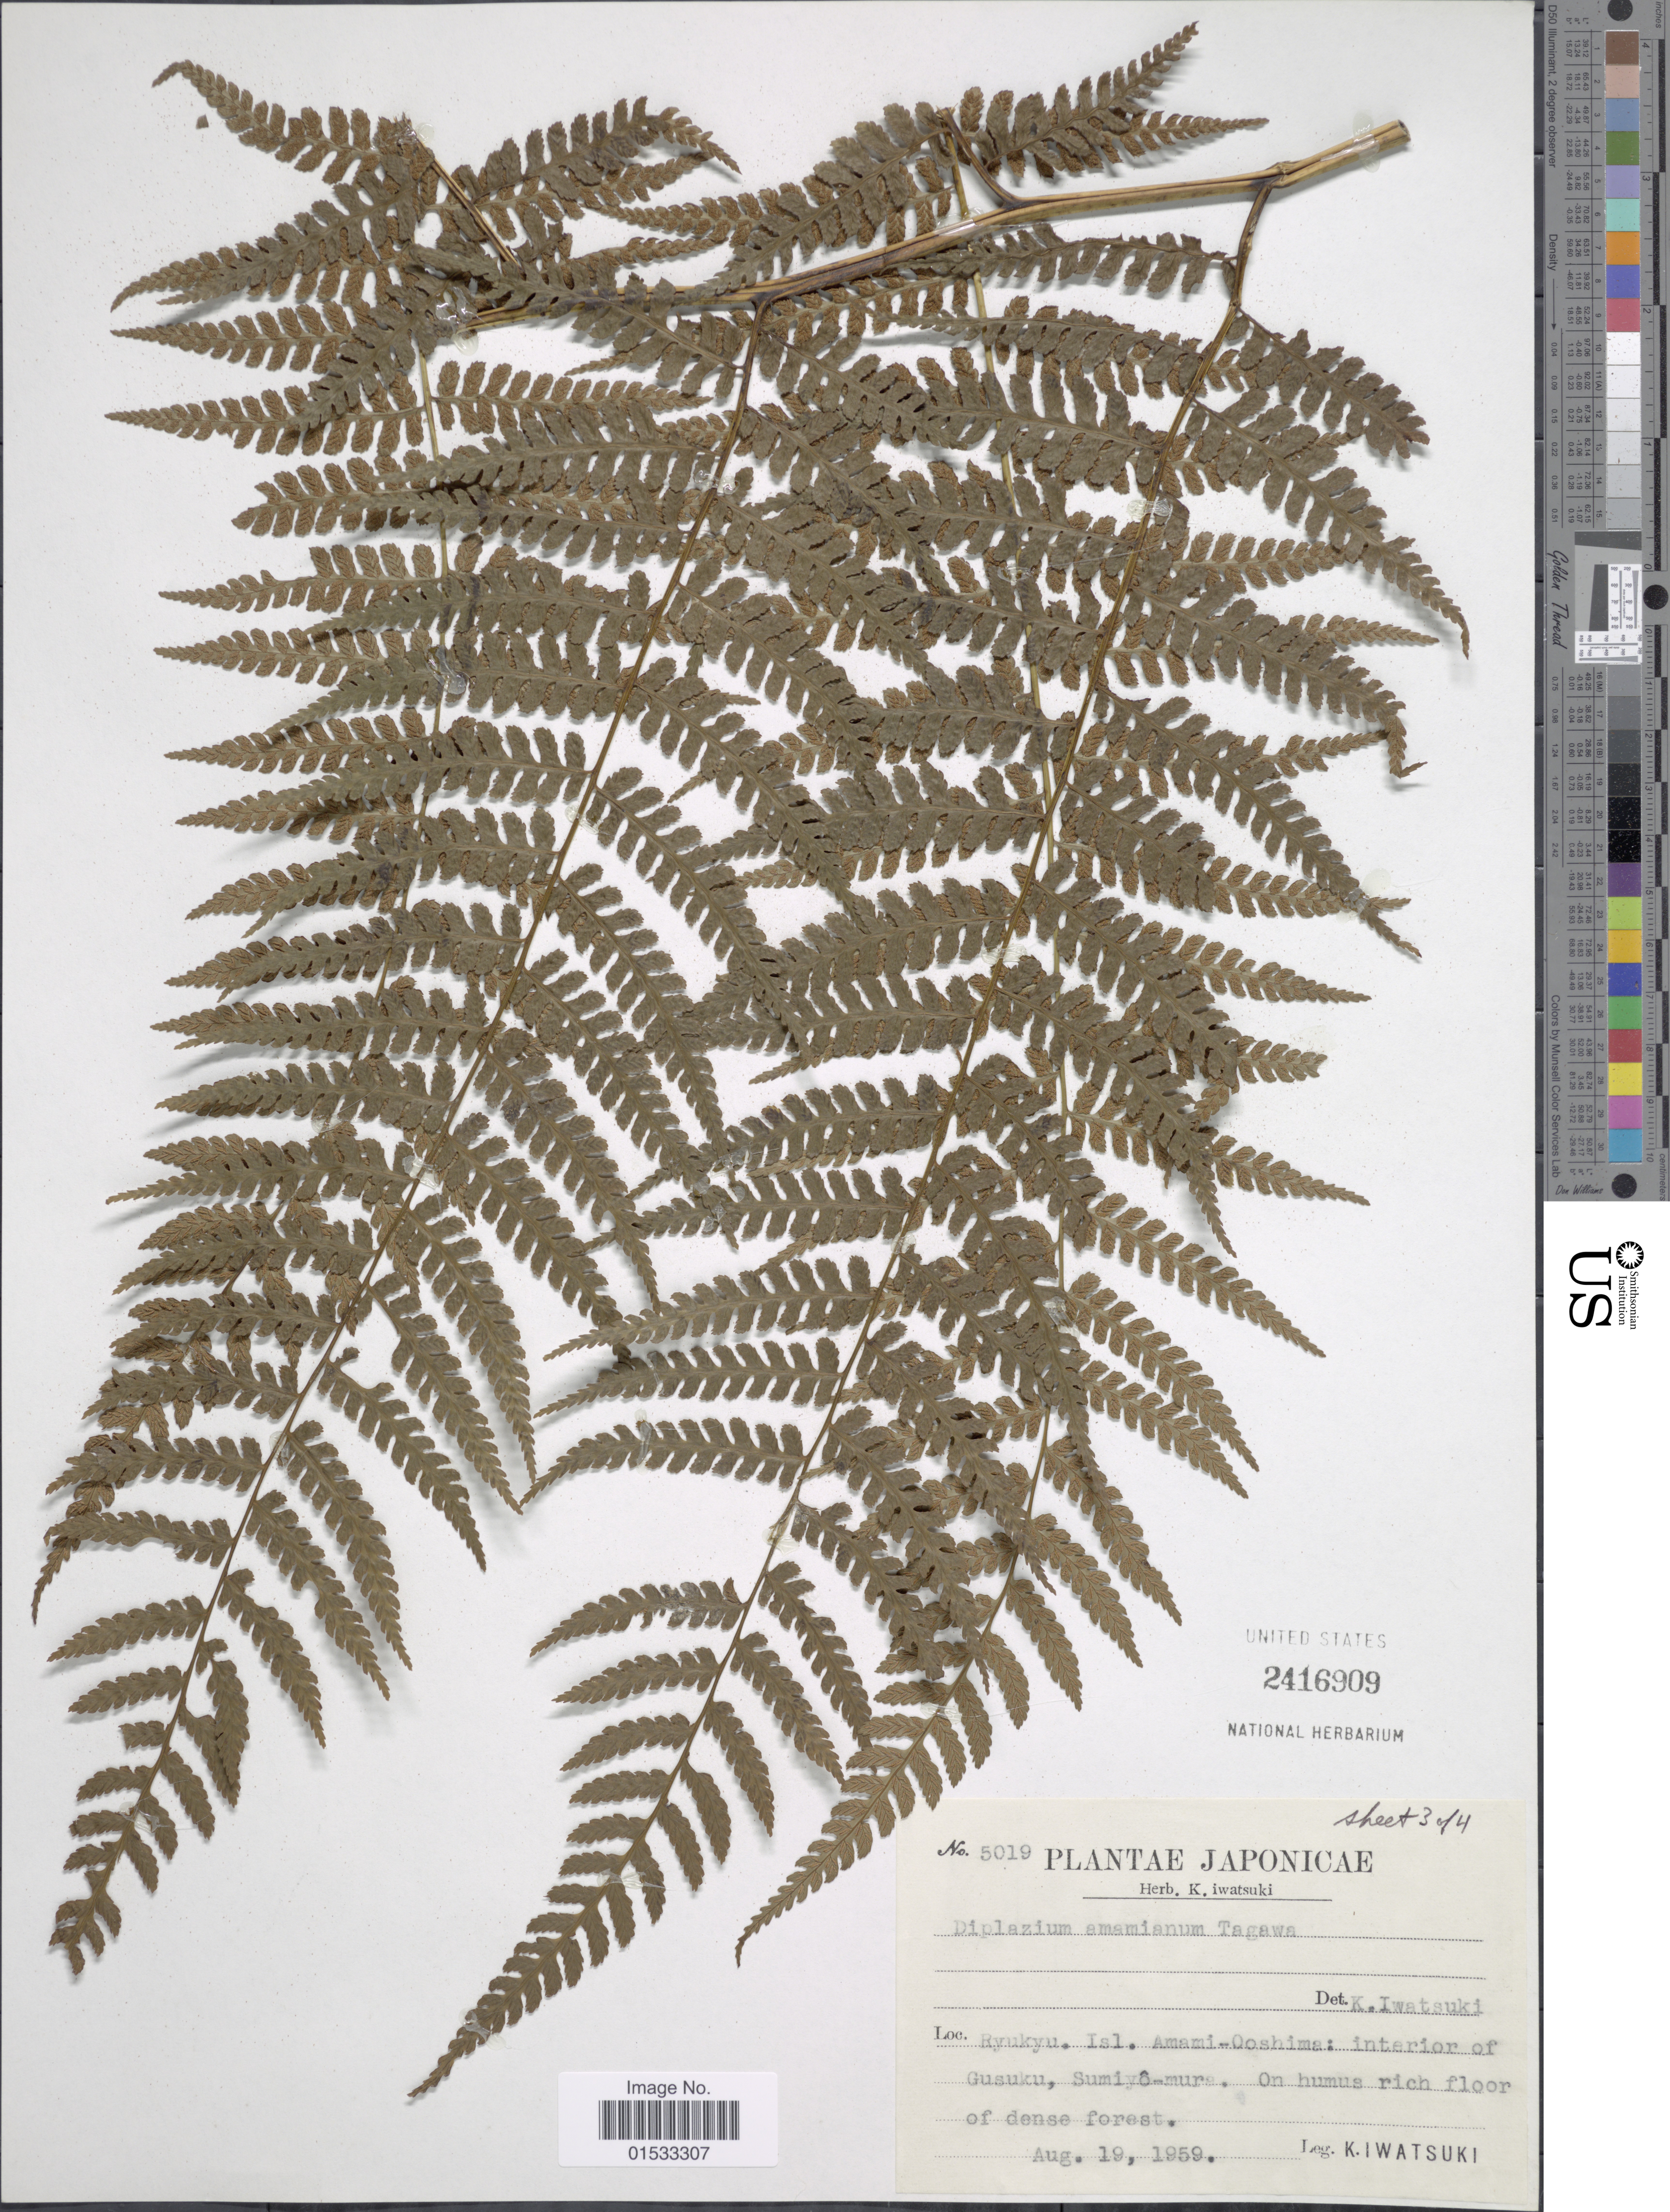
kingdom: Plantae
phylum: Tracheophyta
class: Polypodiopsida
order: Polypodiales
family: Athyriaceae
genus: Diplazium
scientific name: Diplazium amamianum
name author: Tagawa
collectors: K. Iwatsuki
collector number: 5019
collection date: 1959-08-19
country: Japan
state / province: Okinawa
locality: Ryuku, Isl. Amami- Ooshima: interior of Gusuku, Sumiyô- mura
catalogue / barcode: US 2416909